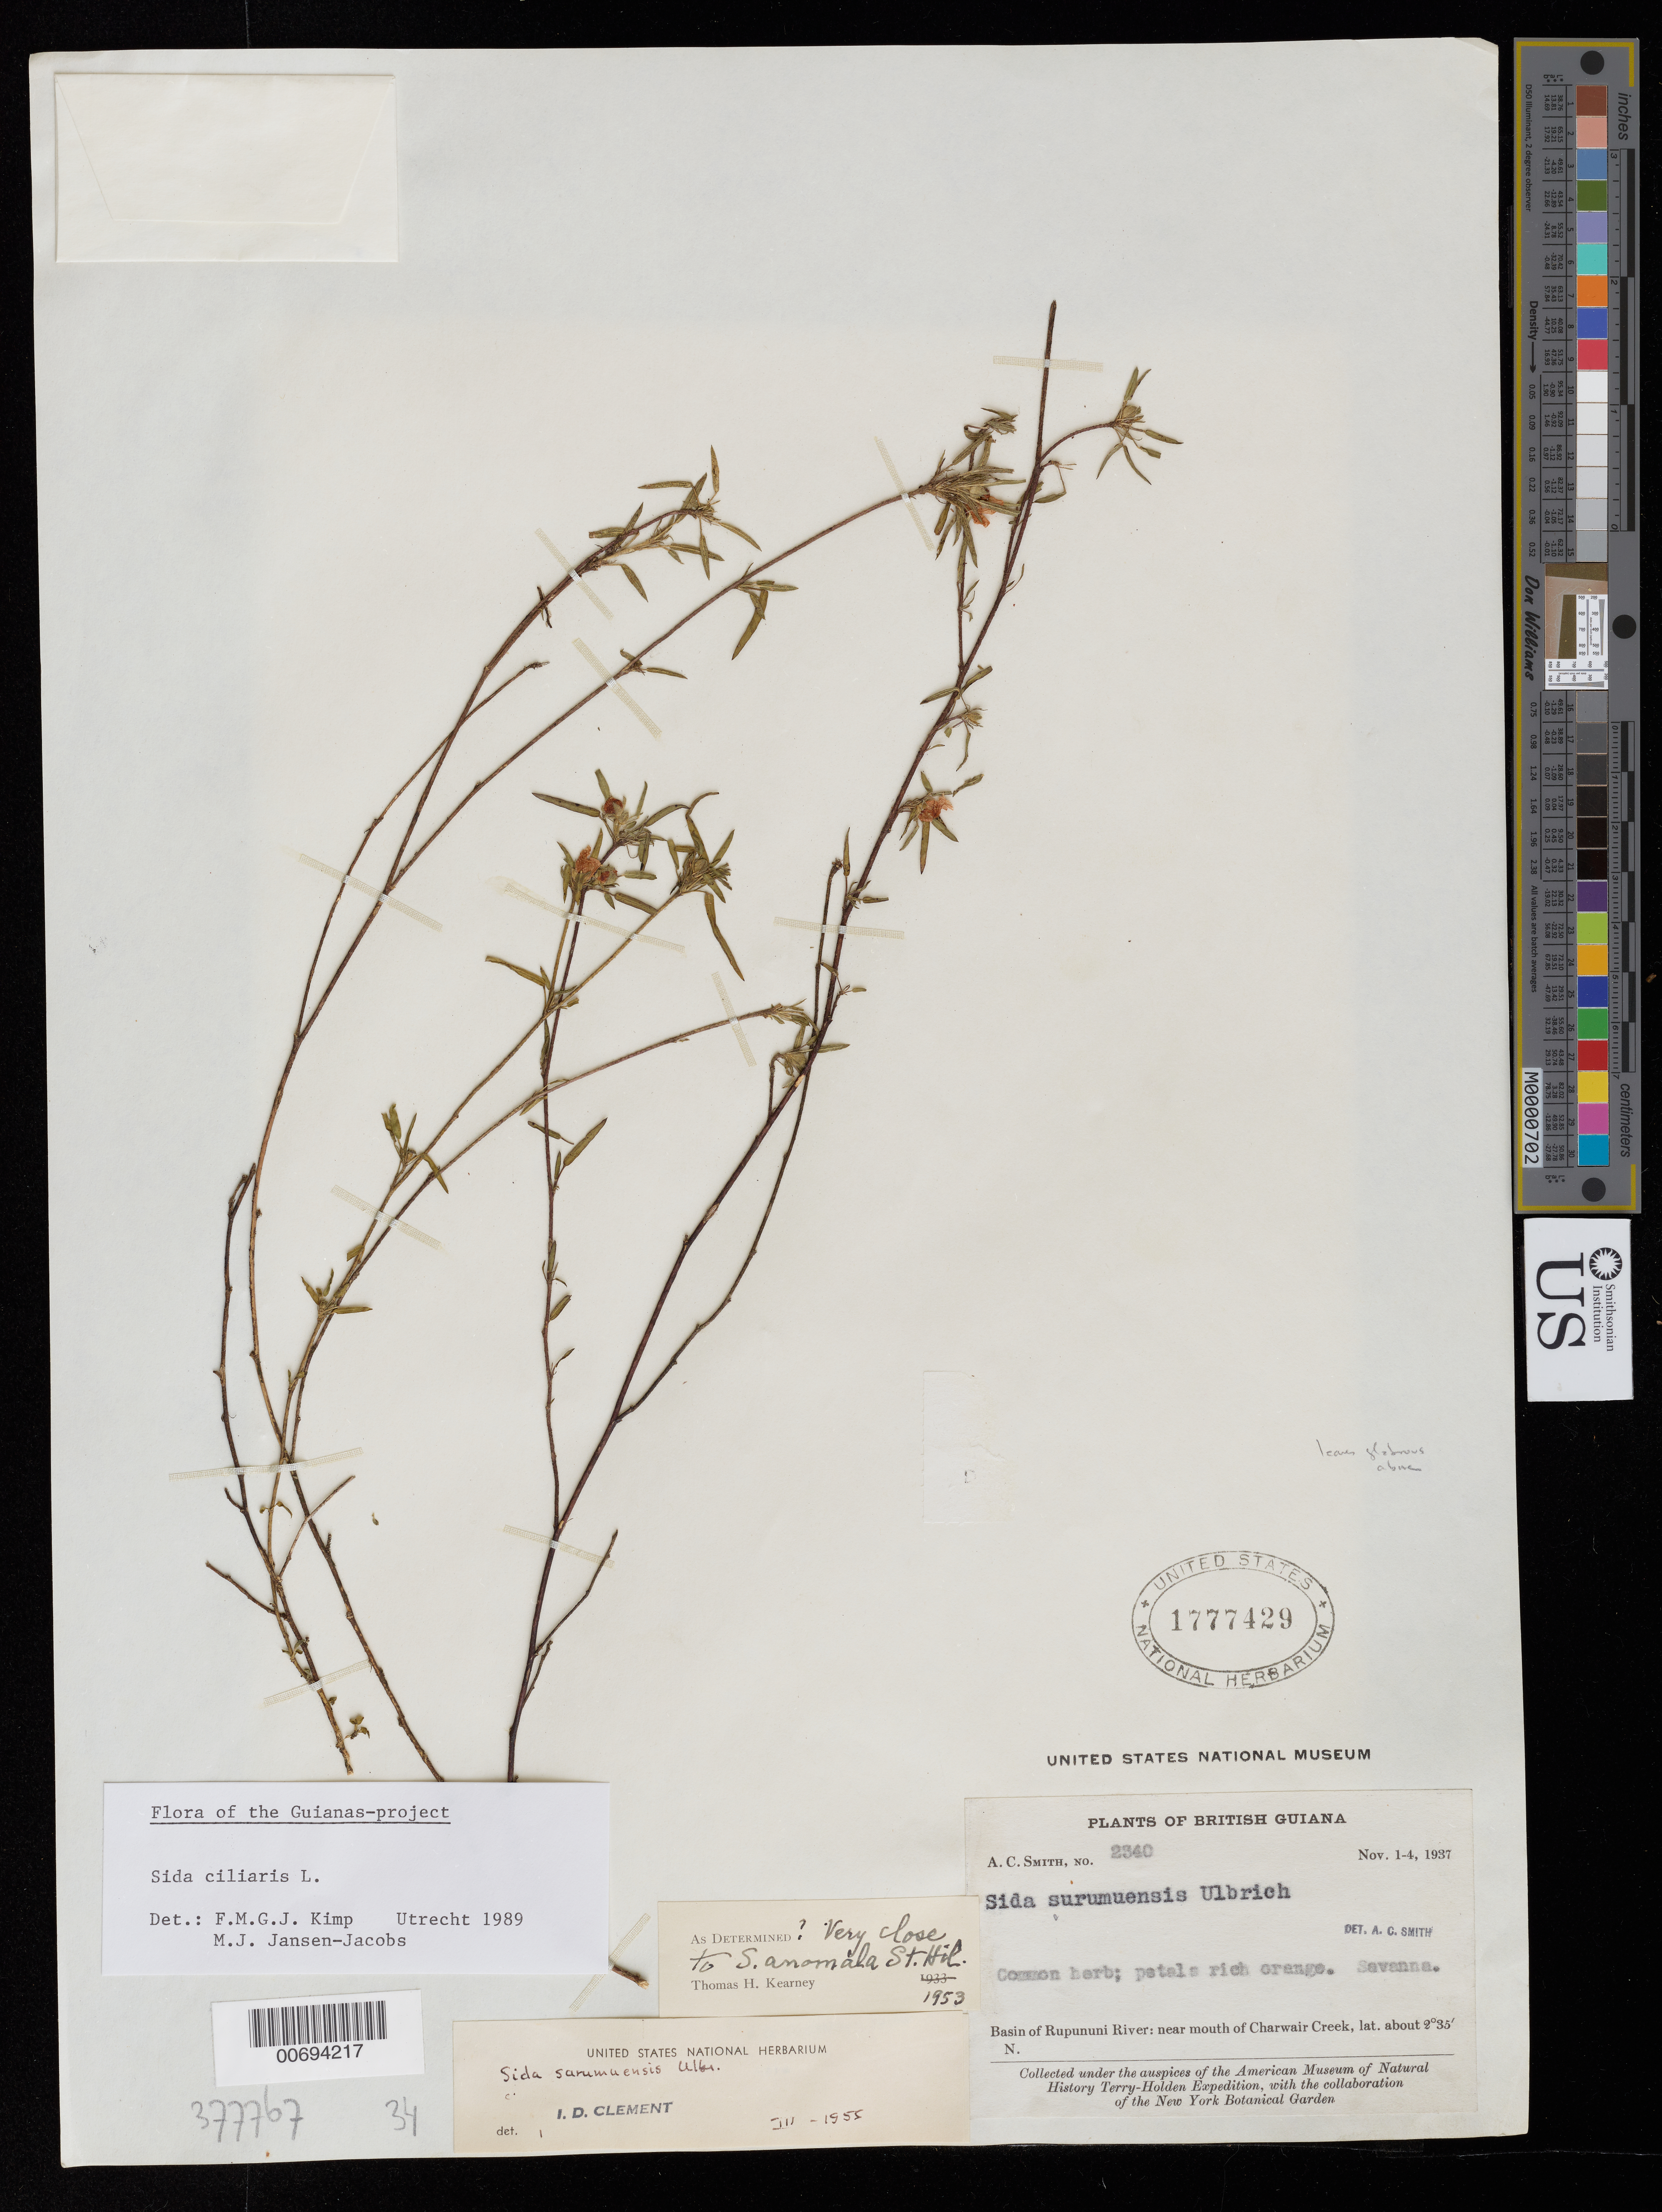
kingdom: Plantae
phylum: Tracheophyta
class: Magnoliopsida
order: Malvales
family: Malvaceae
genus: Sida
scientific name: Sida ciliaris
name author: L.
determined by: Kimp, F. M.; Jansen-Jacobs, M. J.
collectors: A. C. Smith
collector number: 2340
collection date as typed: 1-Nov-37 to 4-Nov-37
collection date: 1937-11-01/1937-11-04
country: Guyana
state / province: U. Takutu-U. Essequibo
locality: Charwair Creek, near mouth, Rupununi R. basin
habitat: Savanna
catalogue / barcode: US 1777429